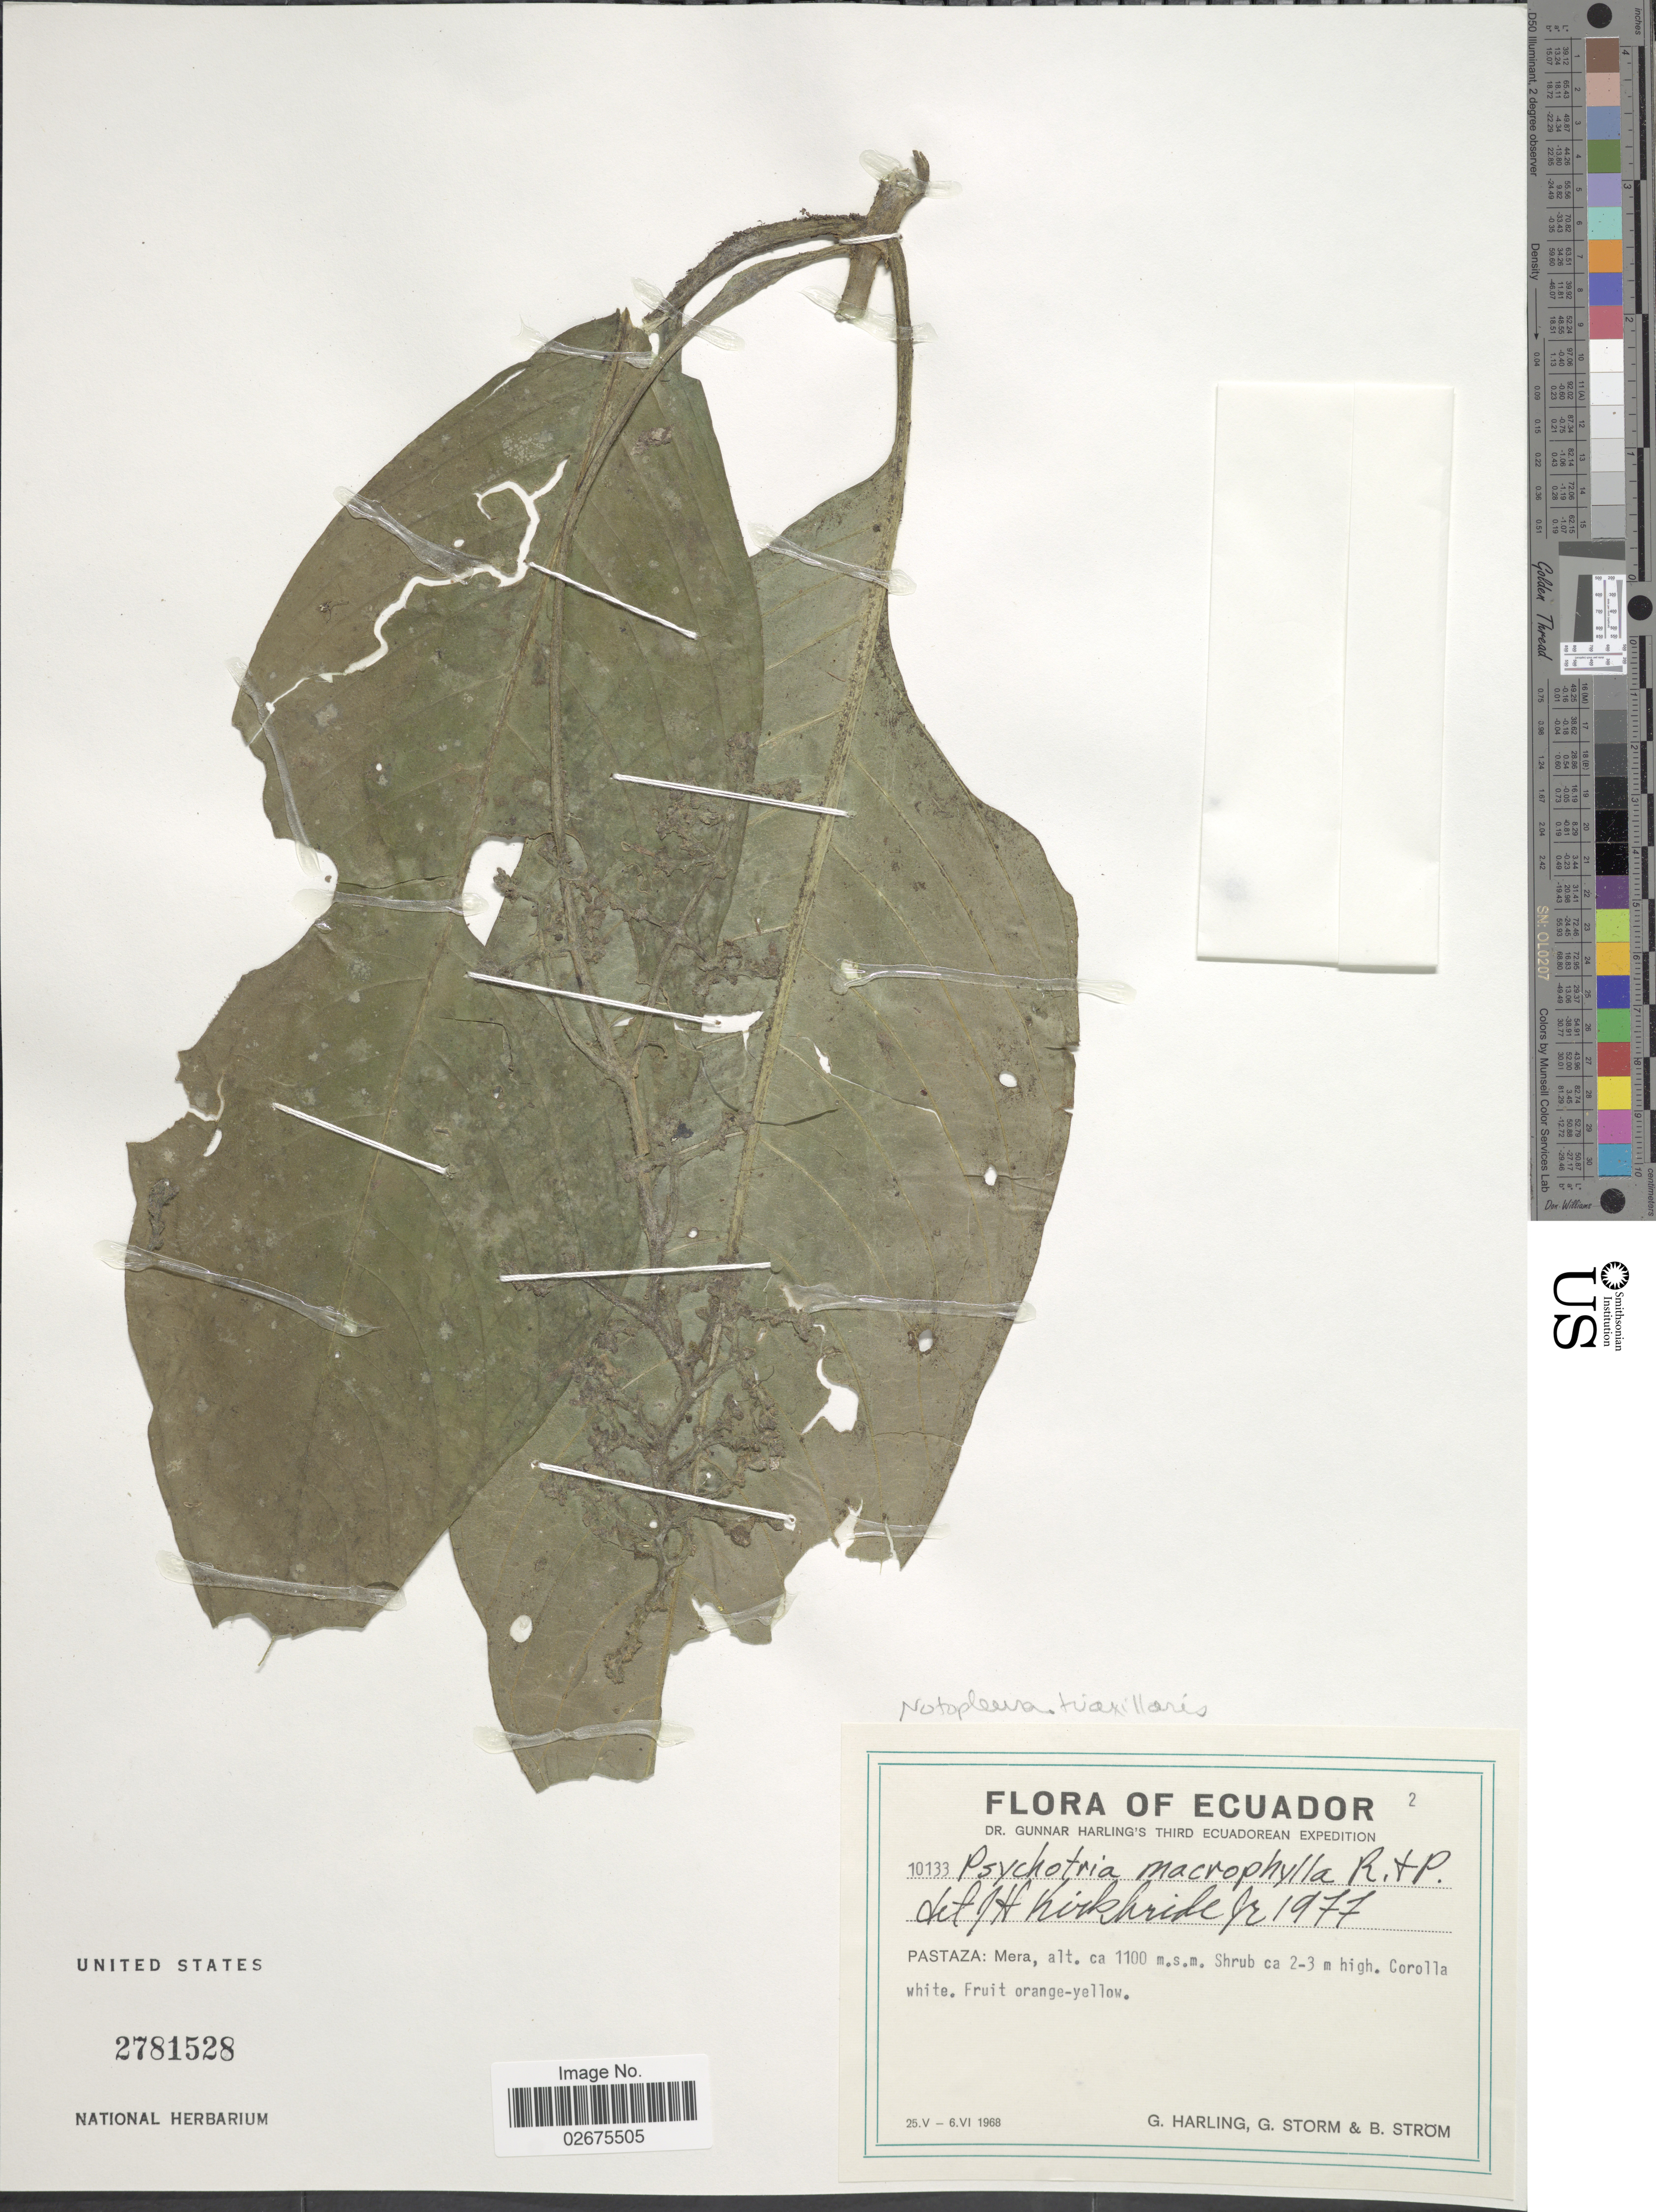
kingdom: Plantae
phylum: Tracheophyta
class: Magnoliopsida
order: Gentianales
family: Rubiaceae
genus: Notopleura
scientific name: Notopleura triaxillaris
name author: C.M. Taylor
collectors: G. Harling, G. Storm & B. Ström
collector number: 10133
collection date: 1968-05-25/1968-06-06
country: Ecuador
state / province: Pastaza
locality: Mera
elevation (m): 1100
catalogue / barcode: US 2781528